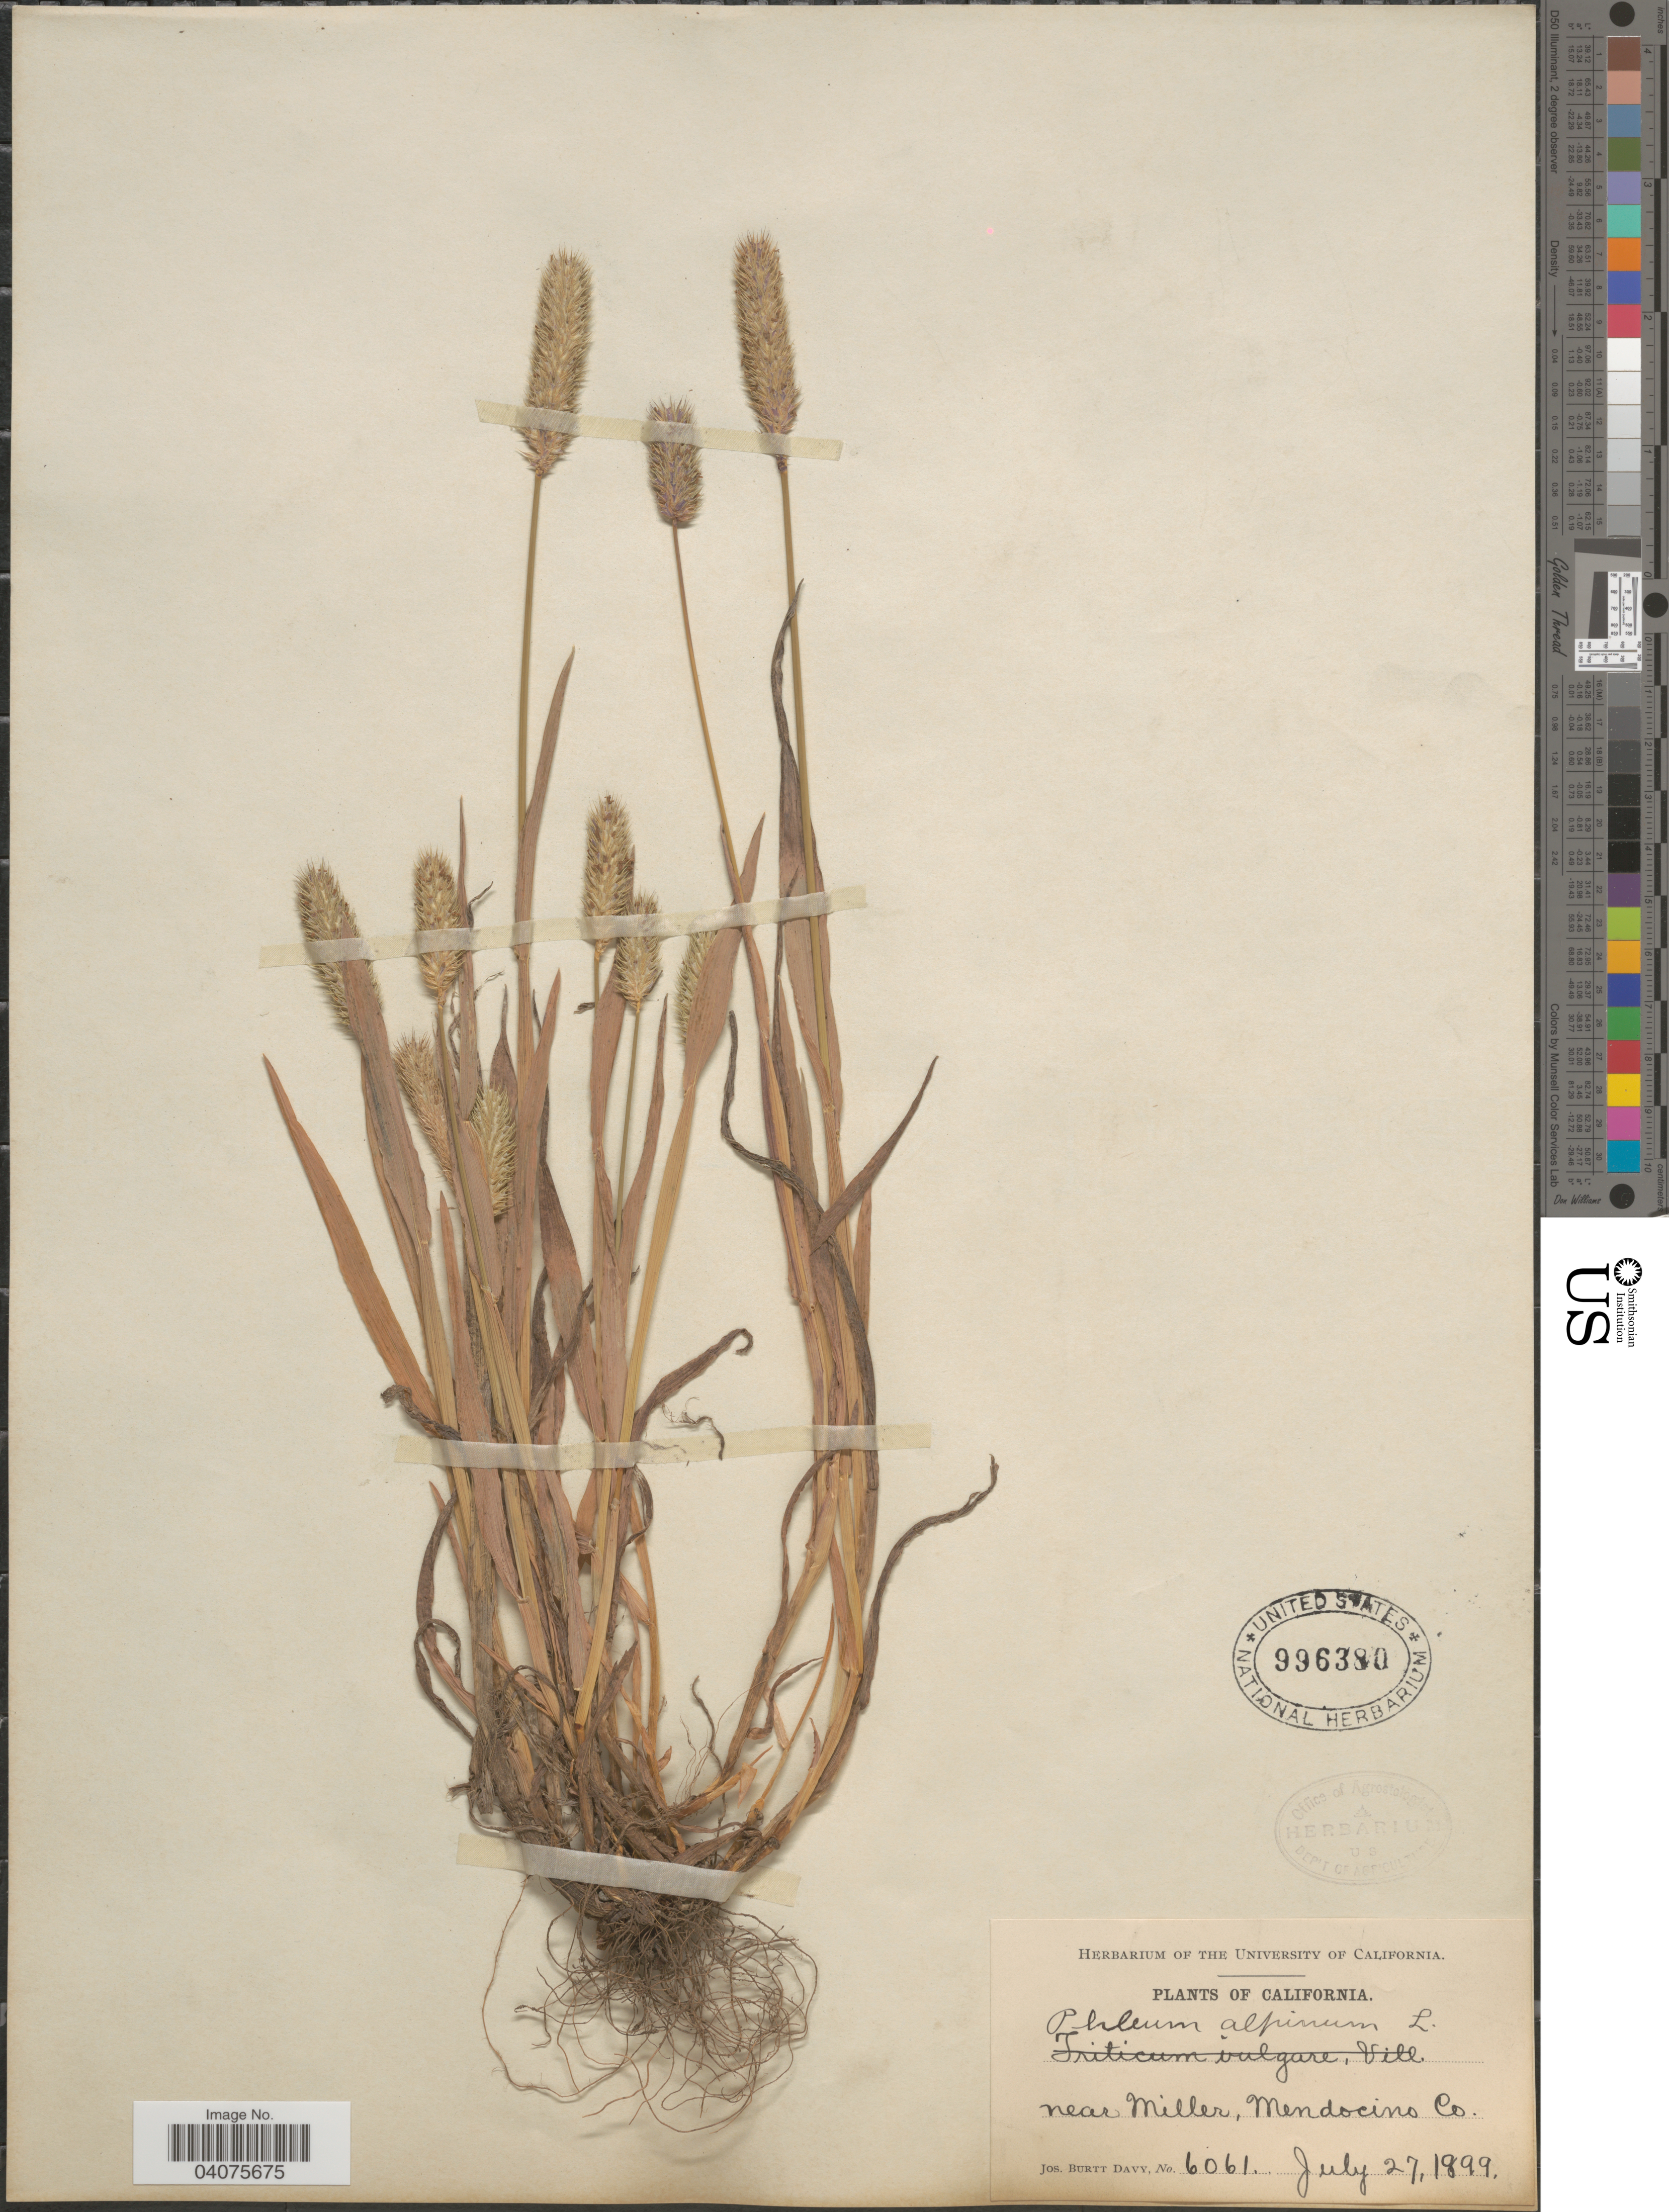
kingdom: Plantae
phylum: Tracheophyta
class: Liliopsida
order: Poales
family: Poaceae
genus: Phleum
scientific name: Phleum alpinum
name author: L.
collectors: J. Burtt Davy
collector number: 6061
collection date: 1899-07-27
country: United States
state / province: California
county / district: Mendocino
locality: Near Miller, Mendocino Co.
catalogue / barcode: US 996380